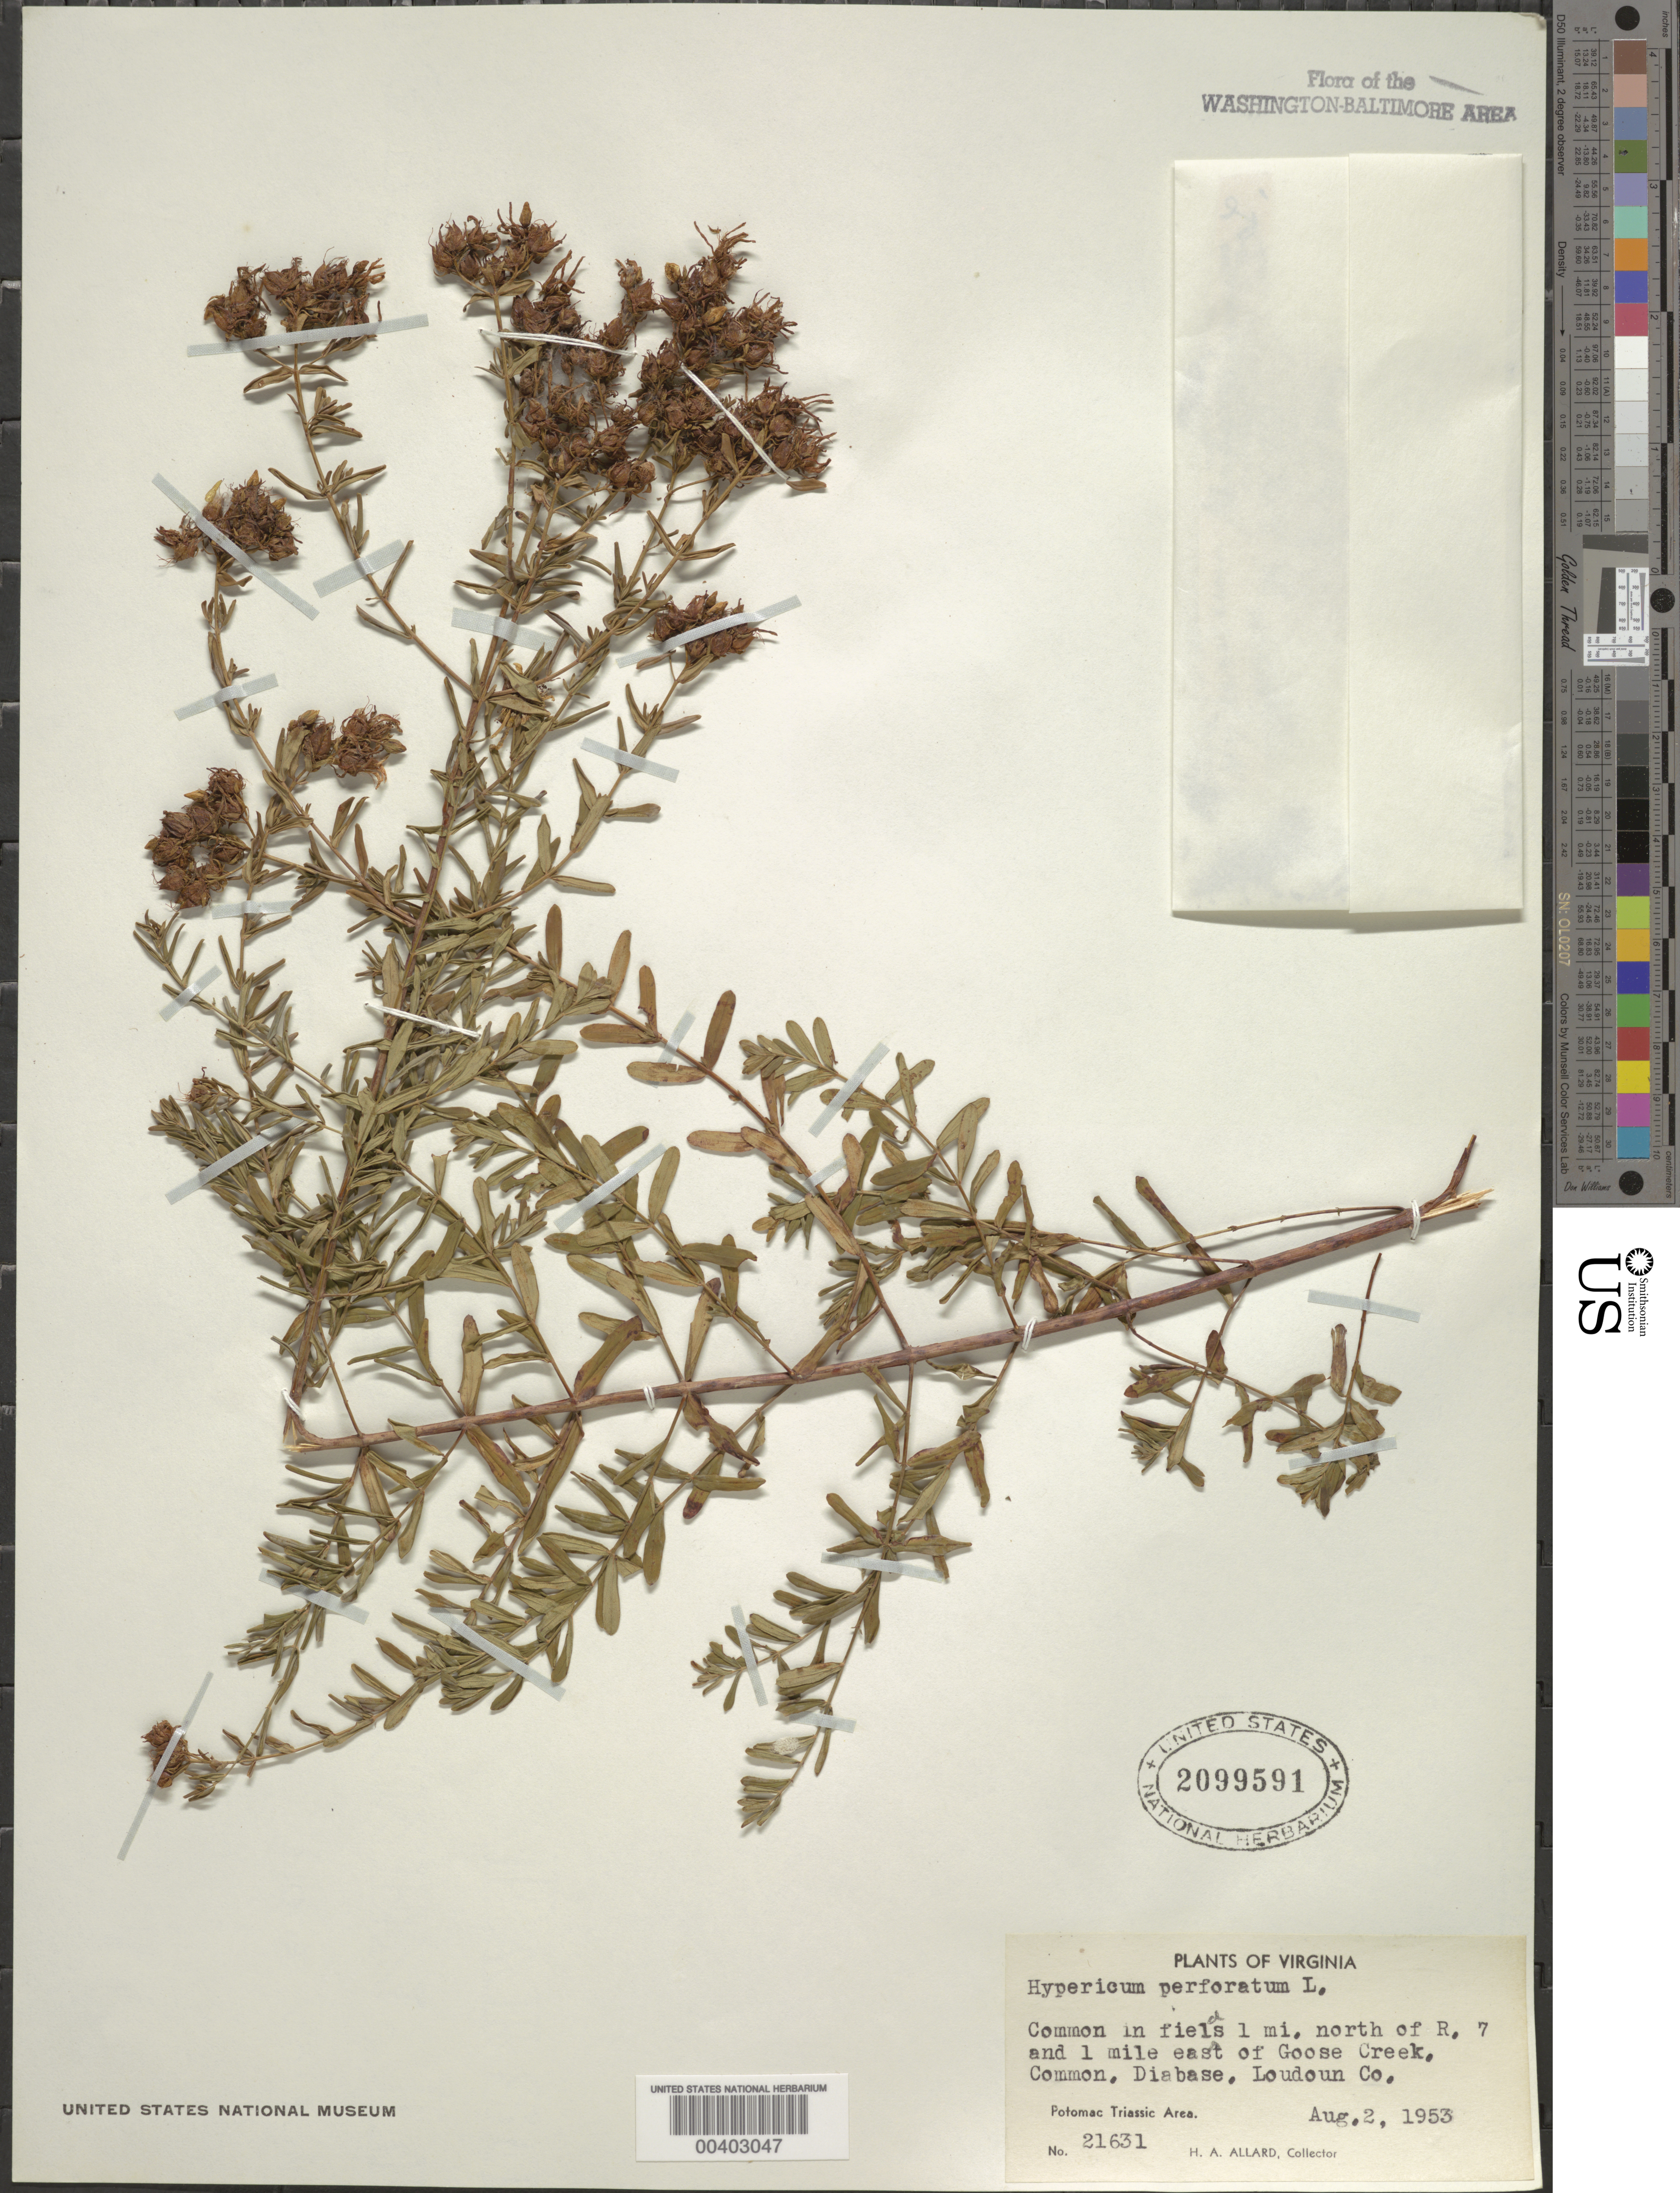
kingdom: Plantae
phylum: Tracheophyta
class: Magnoliopsida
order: Malpighiales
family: Hypericaceae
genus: Hypericum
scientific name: Hypericum perforatum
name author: L.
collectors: H. A. Allard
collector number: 21631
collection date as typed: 02 Aug 1953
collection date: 1953-08-02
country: United States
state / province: Virginia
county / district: Loudoun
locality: North of Route 7 and east of Goose Creek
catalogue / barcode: US 2099591